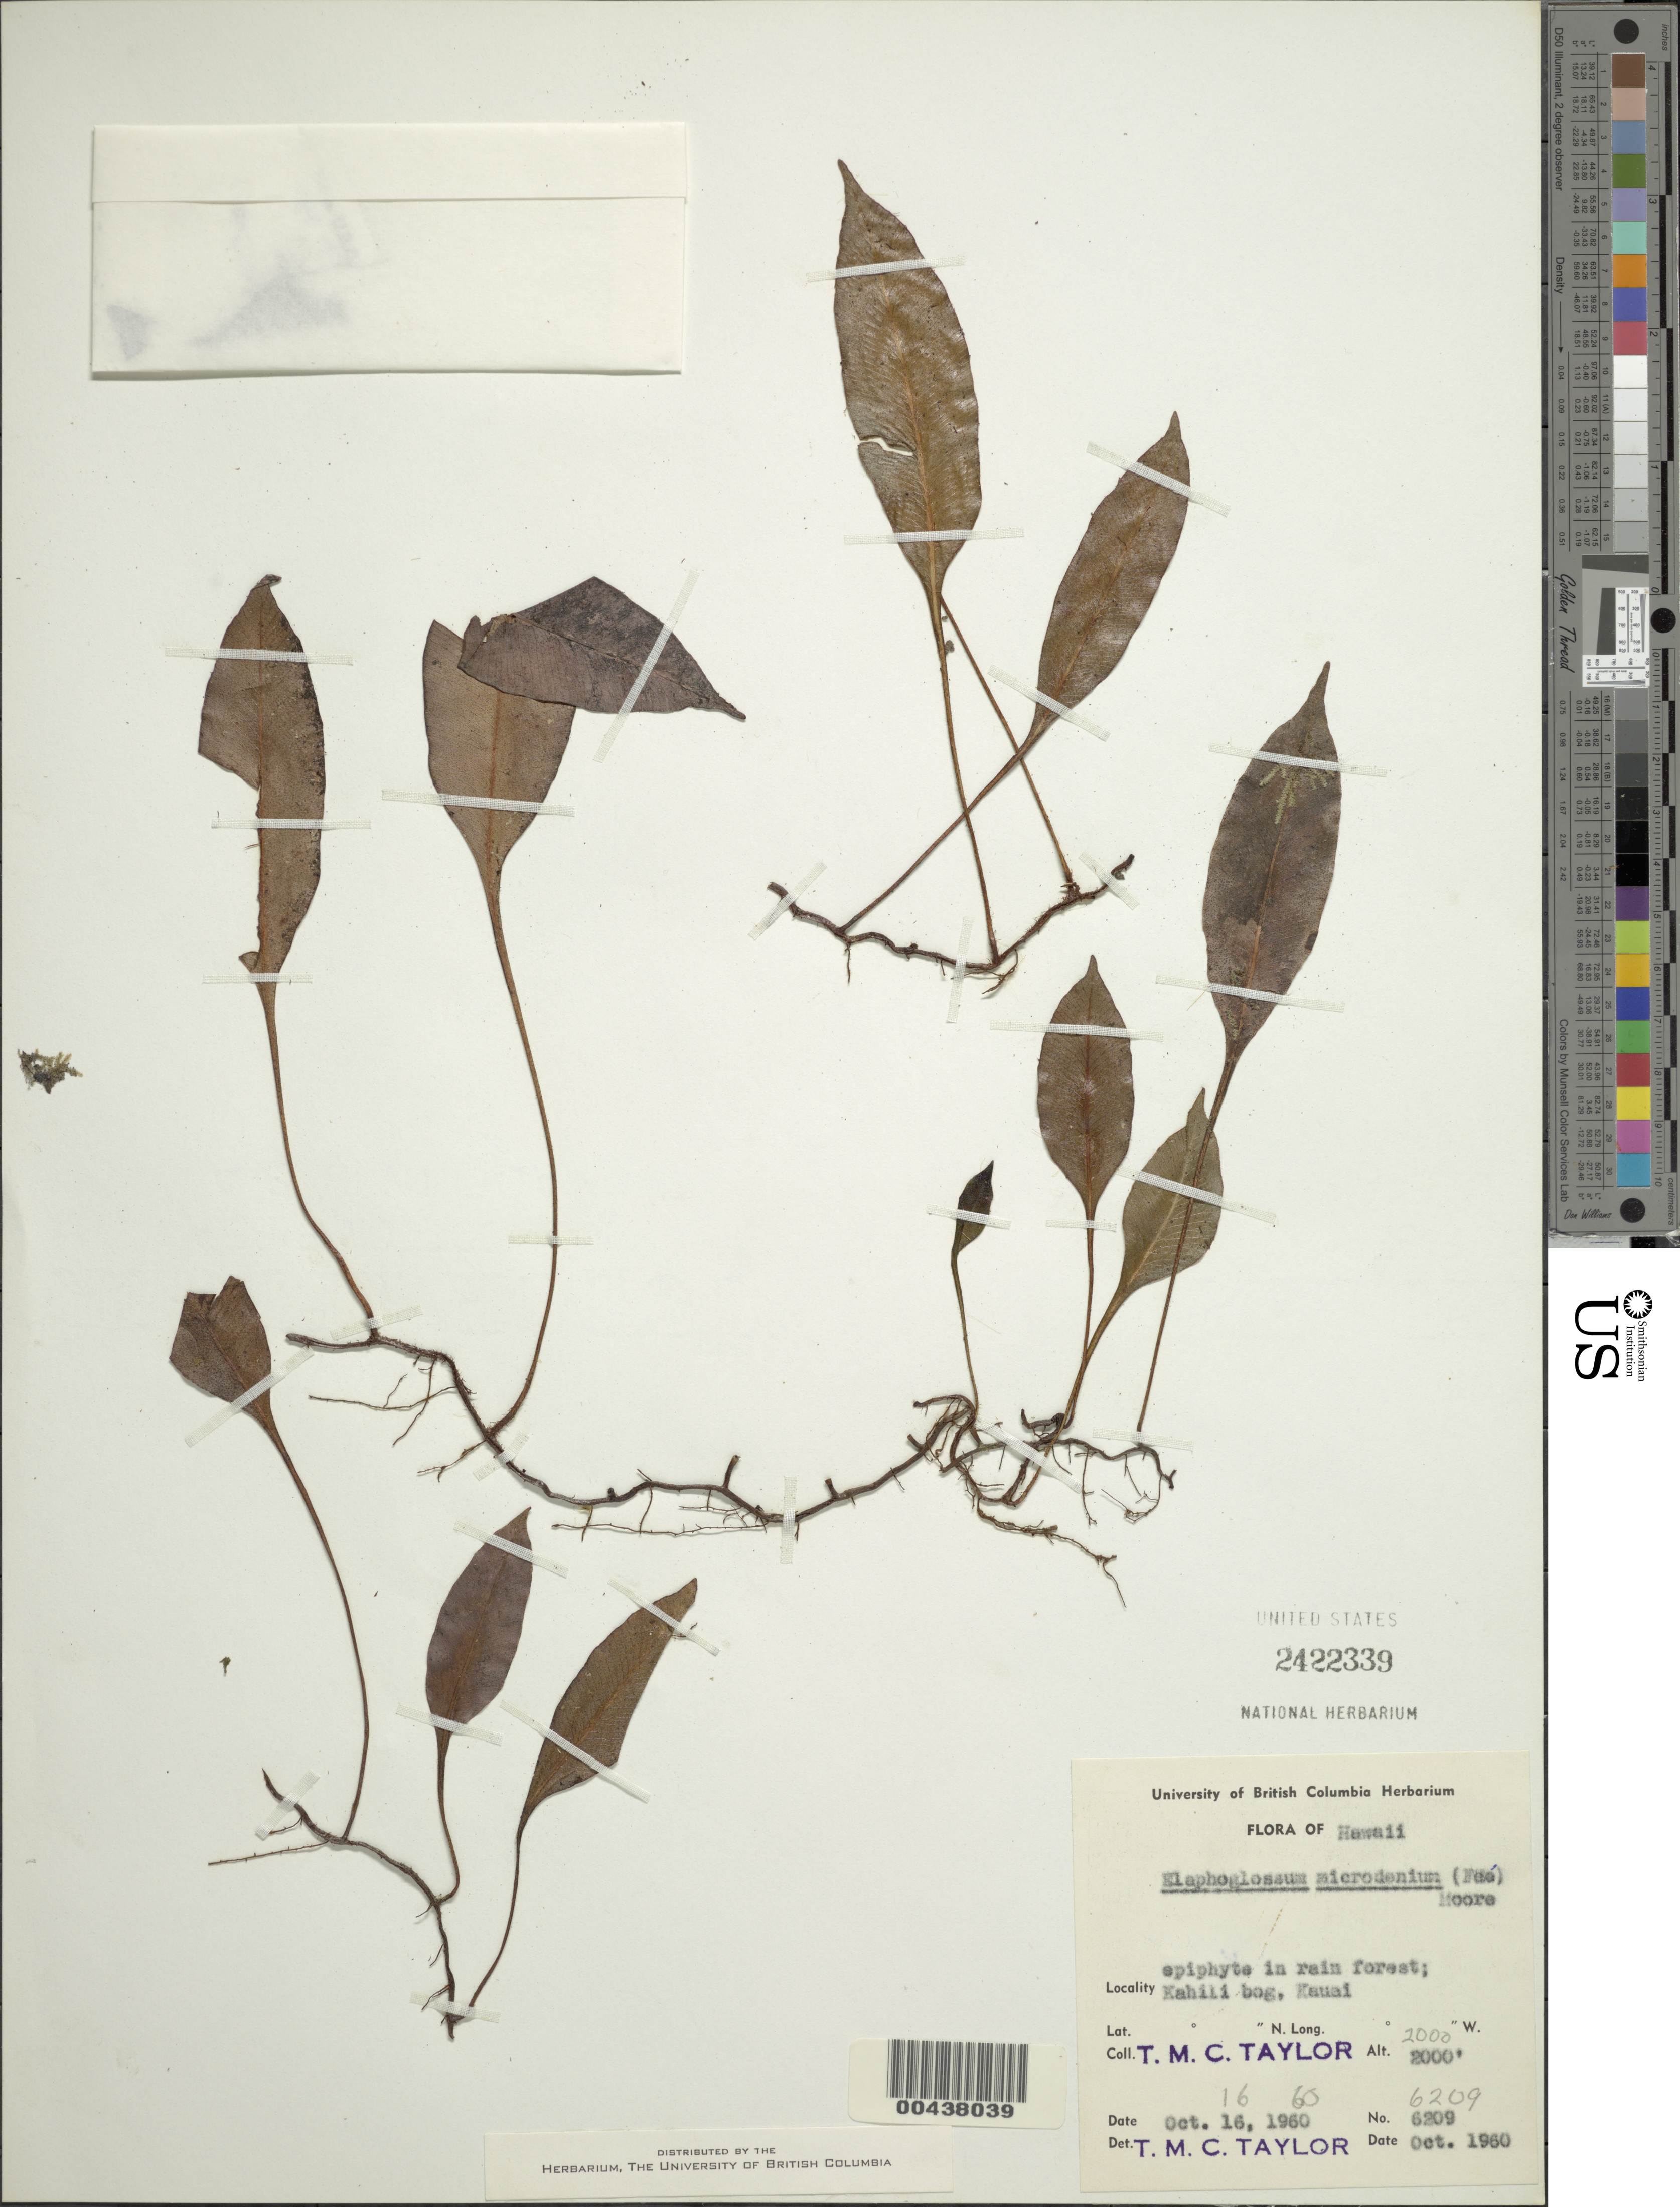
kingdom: Plantae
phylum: Tracheophyta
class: Polypodiopsida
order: Polypodiales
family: Dryopteridaceae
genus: Elaphoglossum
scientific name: Elaphoglossum pellucidum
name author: Gaudich.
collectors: T. M. C. Taylor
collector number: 6209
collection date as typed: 16 Oct 1960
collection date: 1960-10-16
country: United States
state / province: Hawaii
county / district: Maui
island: Kaua'i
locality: Kahili bog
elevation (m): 610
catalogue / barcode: US 2422339